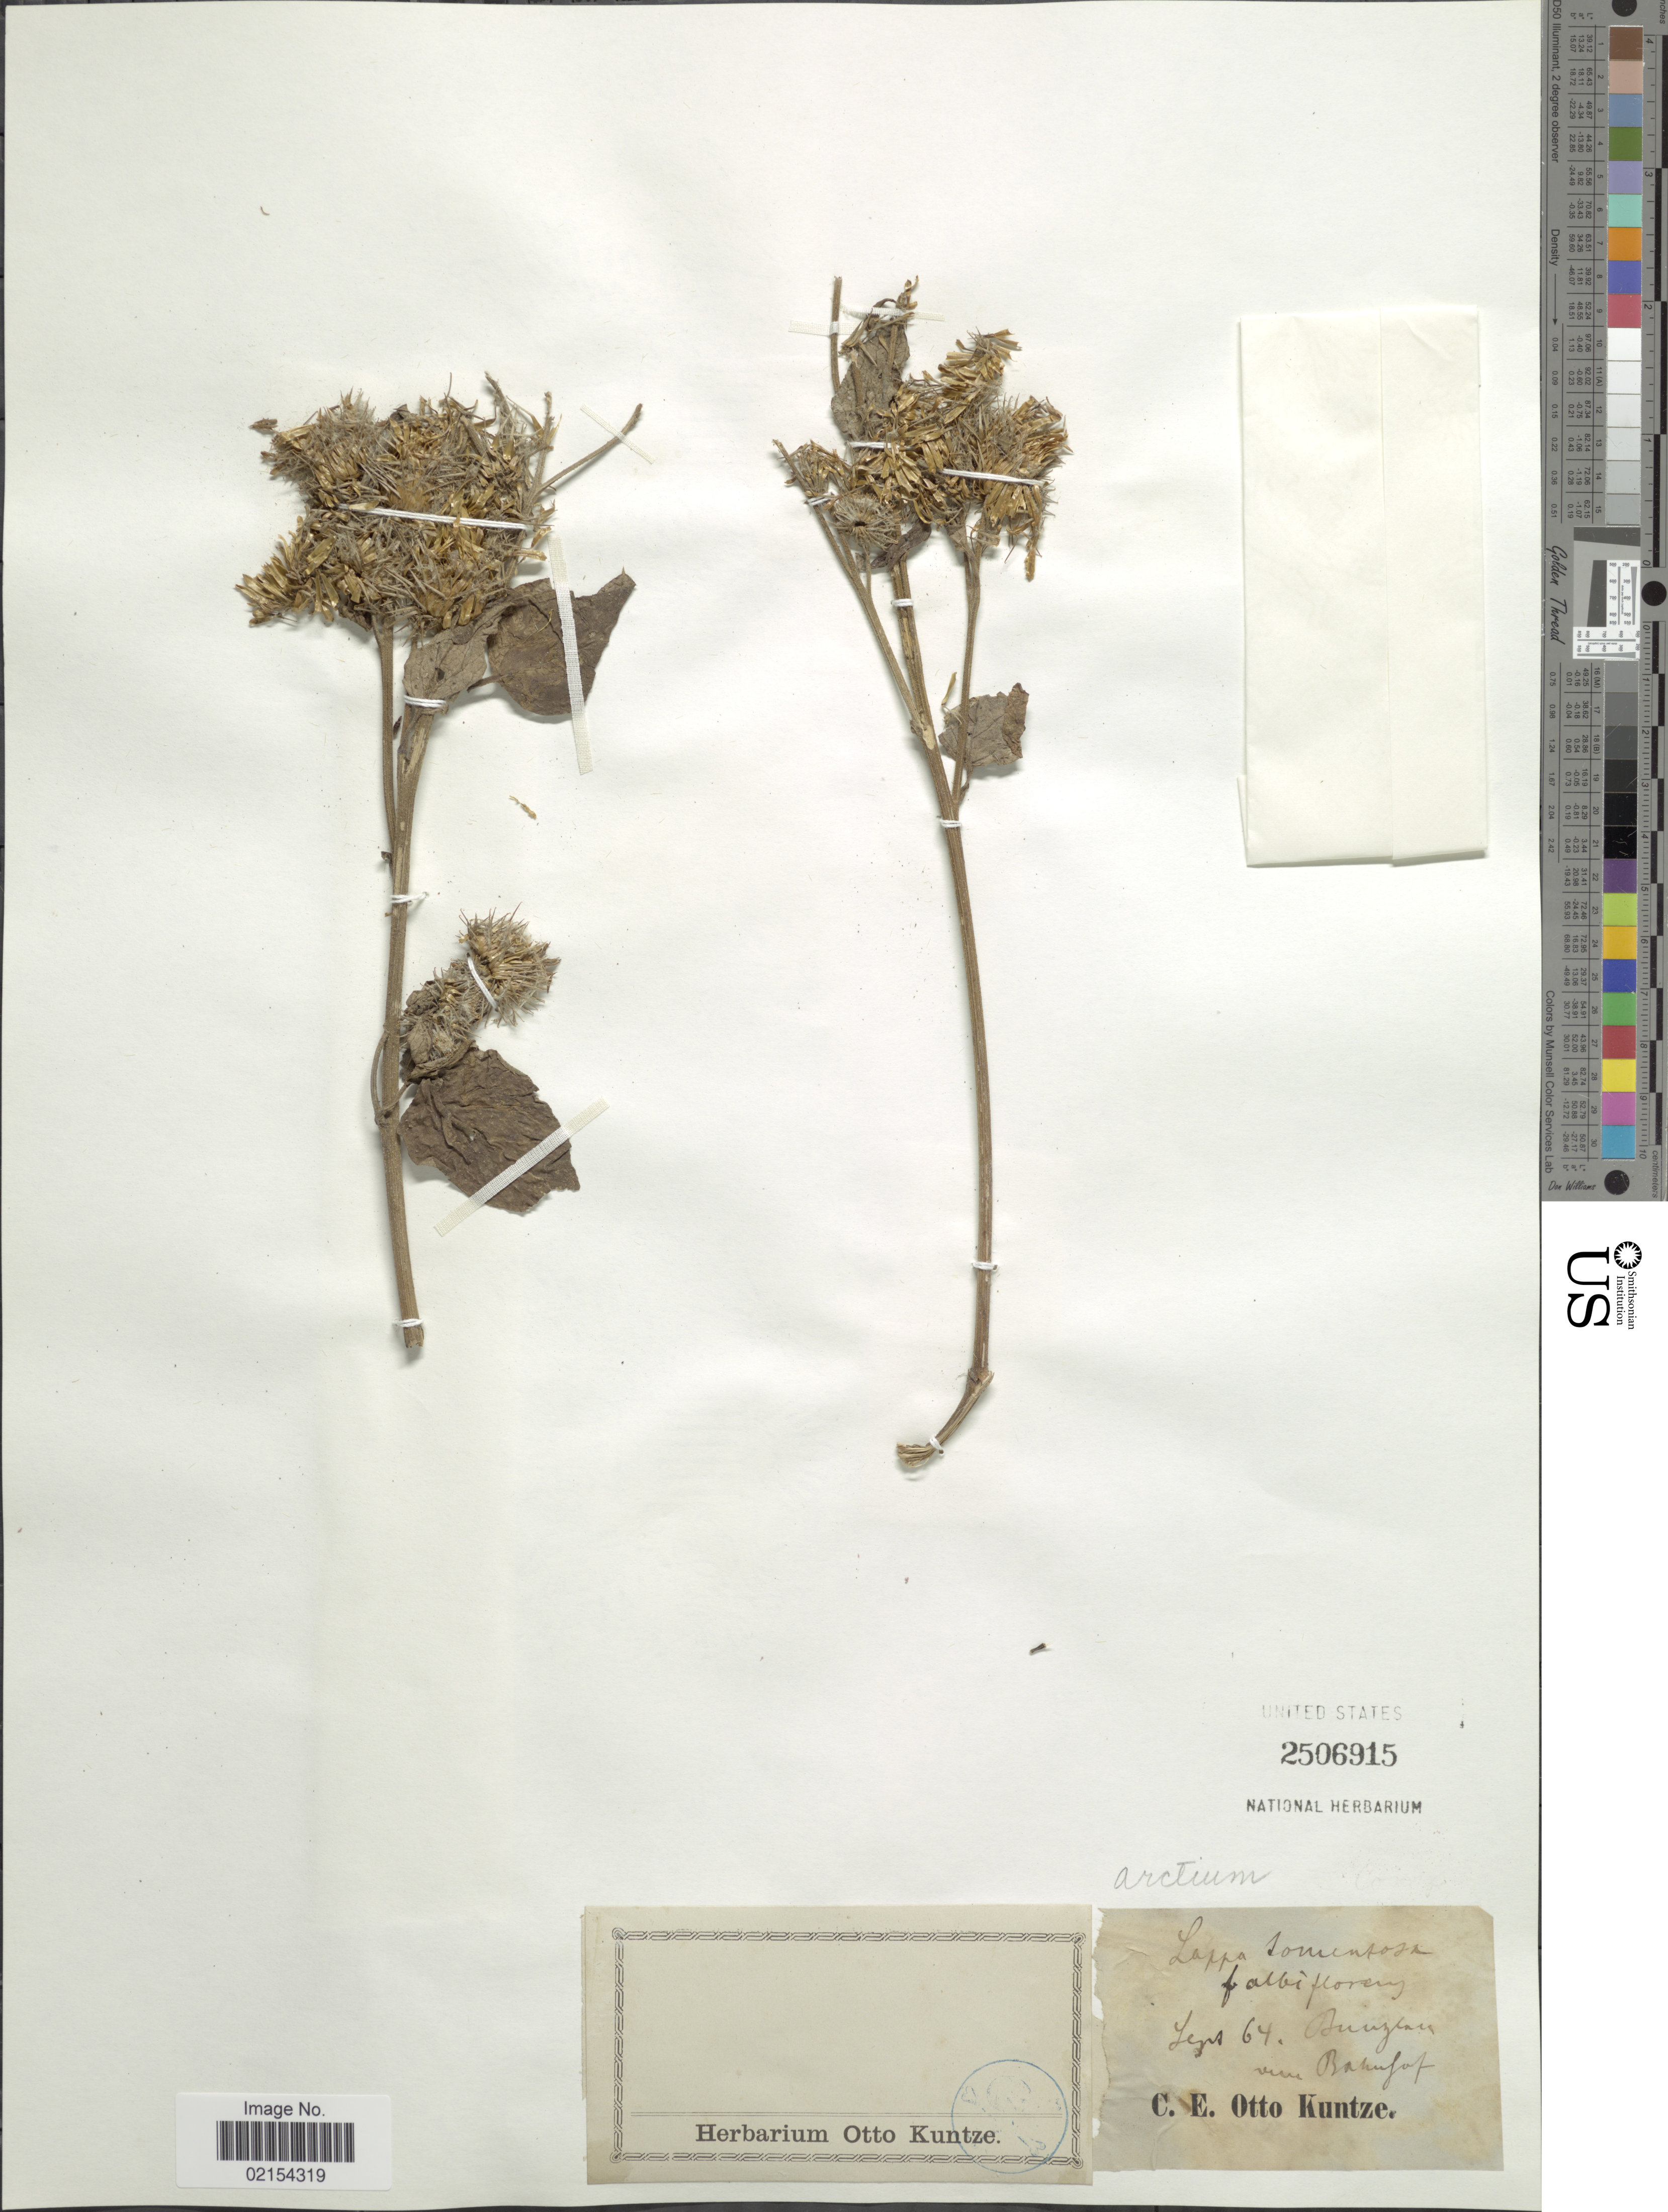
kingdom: Plantae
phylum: Tracheophyta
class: Magnoliopsida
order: Asterales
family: Asteraceae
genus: Arctium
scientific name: Arctium tomentosum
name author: Mill.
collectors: C.E.O. Kuntze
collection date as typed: Transcribed d/m/y: /9/64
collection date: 1864-09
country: Poland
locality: Bunzlau vive Bahusof [interpreted]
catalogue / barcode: US 2506915